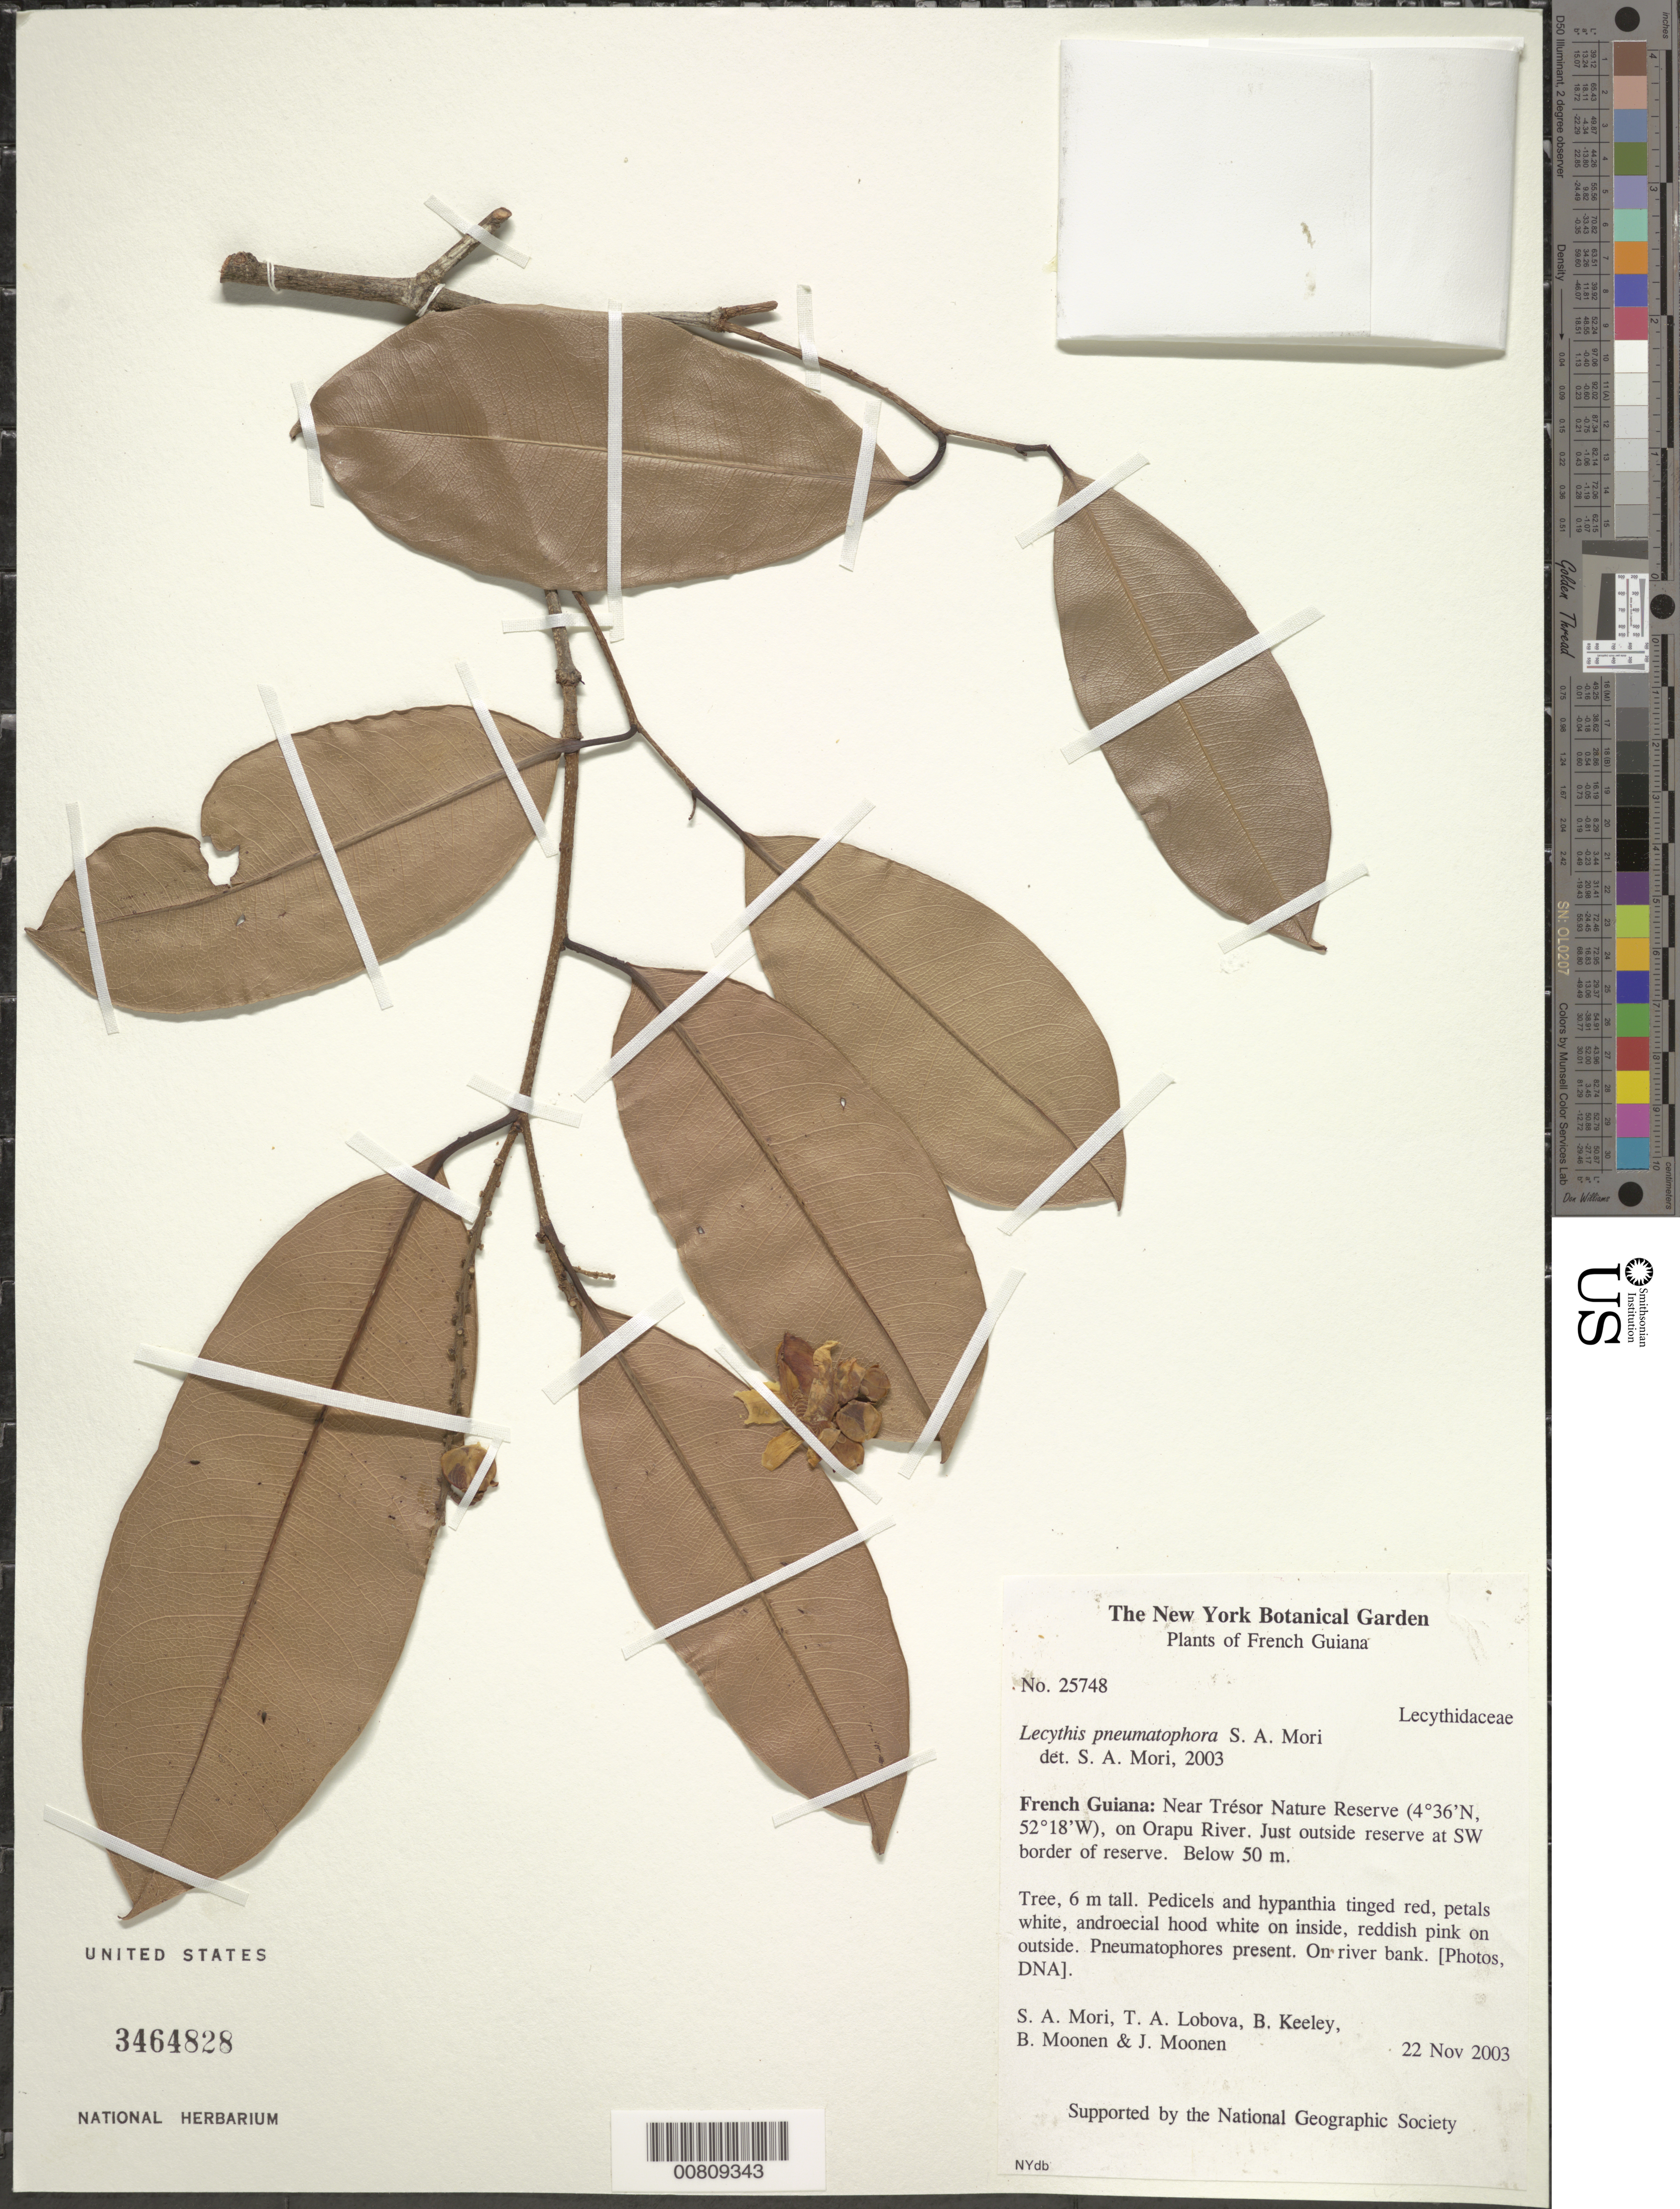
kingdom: Plantae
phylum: Tracheophyta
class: Magnoliopsida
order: Ericales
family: Lecythidaceae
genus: Lecythis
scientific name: Lecythis pneumatophora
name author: S.A. Mori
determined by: Mori, Scott A.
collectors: S. Mori, T. Lobova, B. W. Keeley, B. Moonen & J. Moonen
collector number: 25748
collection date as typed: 22-Nov-03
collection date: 2003-11-22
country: French Guiana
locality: Trésor Nature Reserve, at SW border, Orapu R.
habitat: River bank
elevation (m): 50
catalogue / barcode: US 3464828